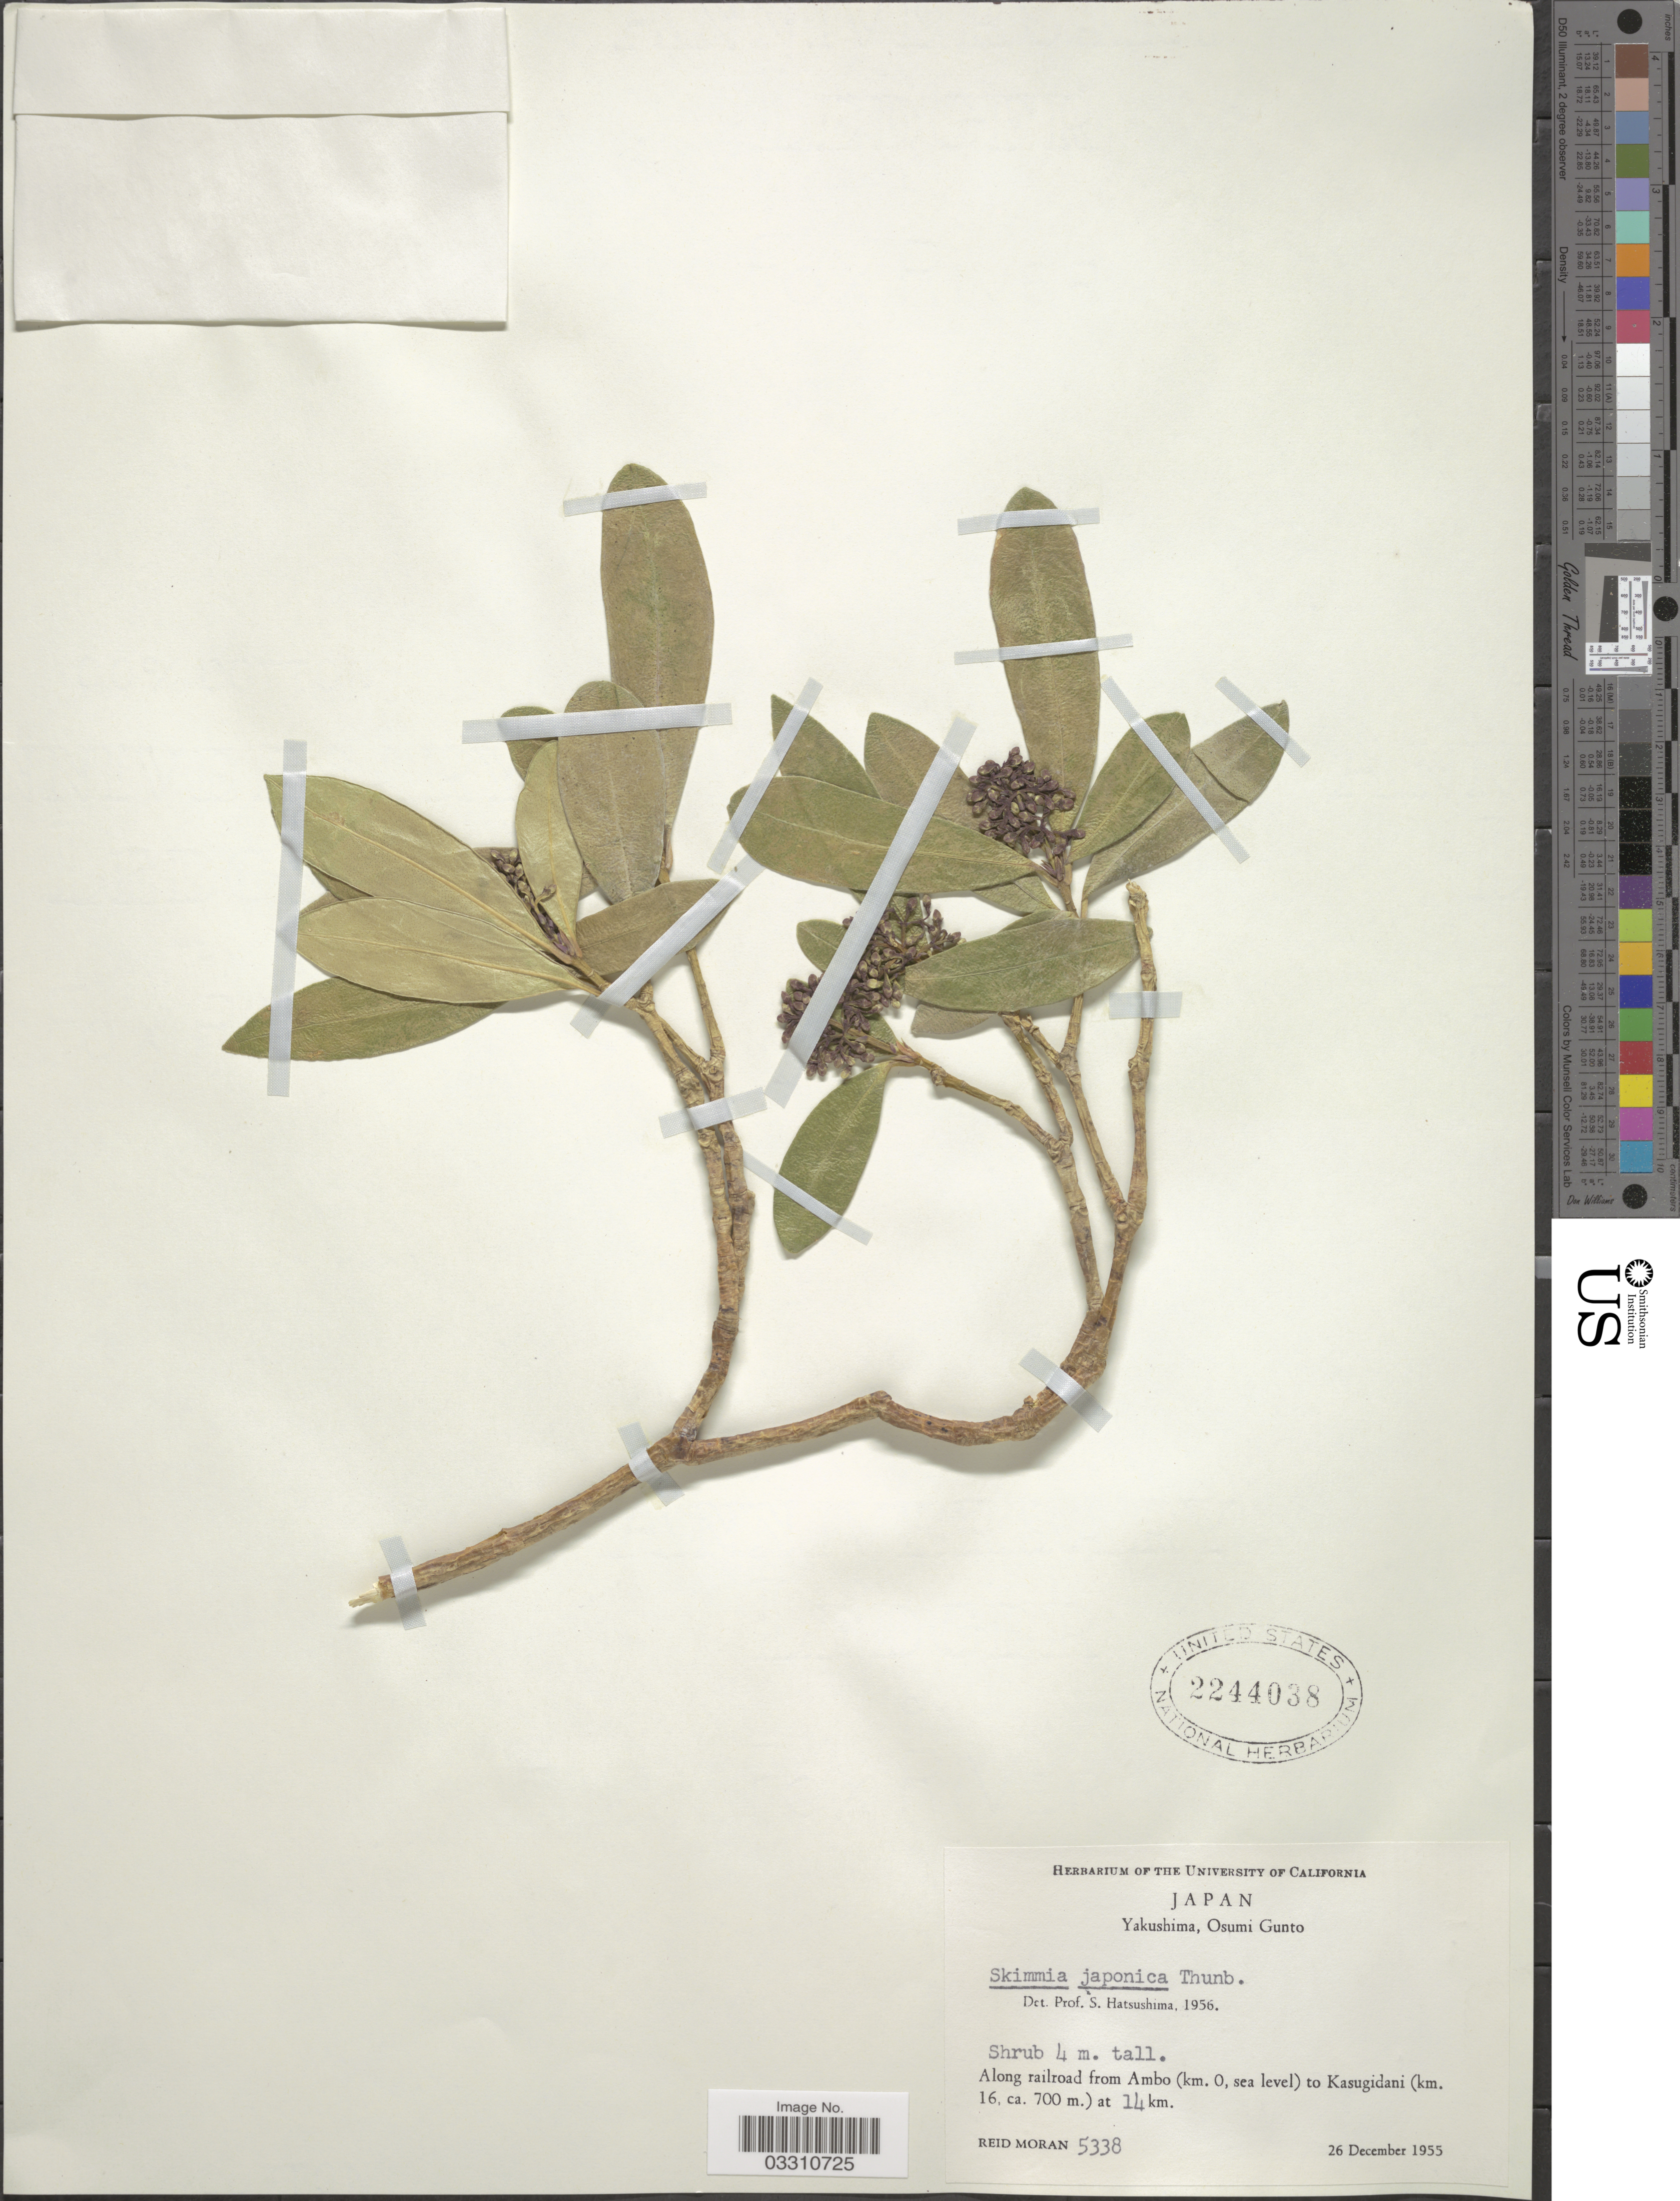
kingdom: Plantae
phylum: Tracheophyta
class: Magnoliopsida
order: Sapindales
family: Rutaceae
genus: Skimmia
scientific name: Skimmia japonica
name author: Thunb.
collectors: R. Moran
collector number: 5338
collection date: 1955-12-26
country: Japan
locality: Yakushima, Osumi Gunto. Along railroad from Ambo (km. 0, sea level) to Kasugidani (km. 16, ca. 700 m.) at 14 km.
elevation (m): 0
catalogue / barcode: US 2244038